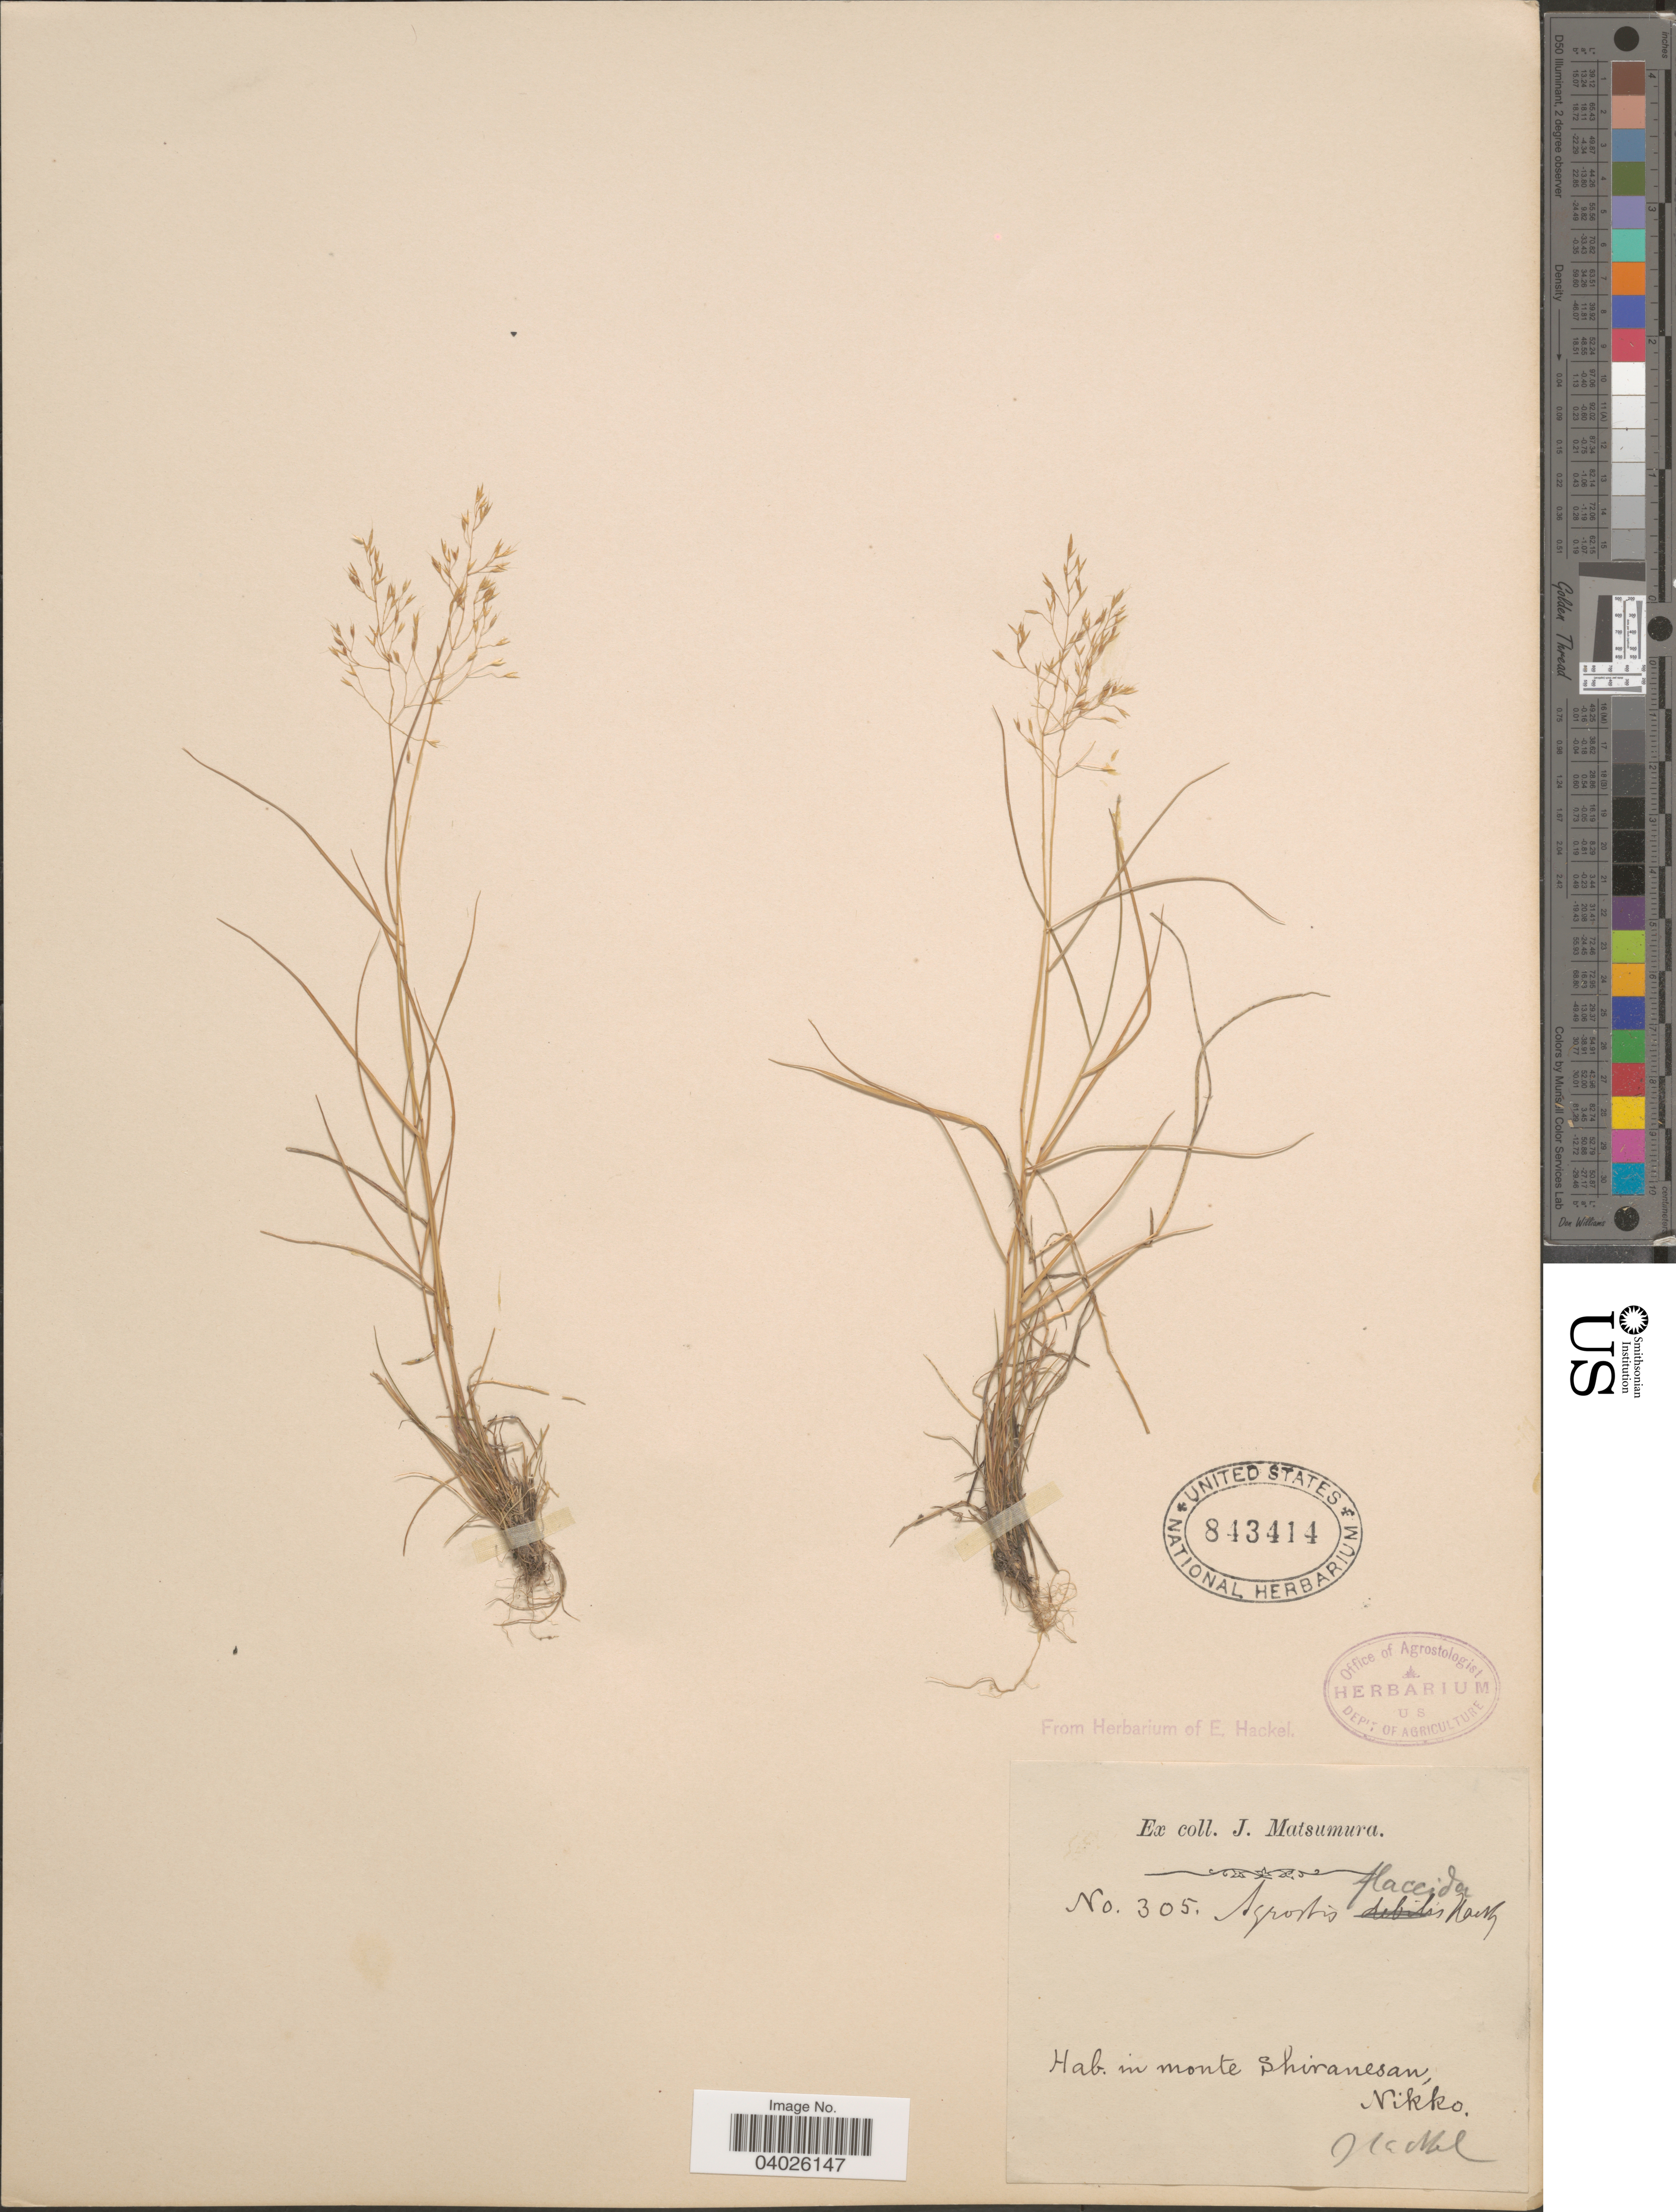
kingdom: Plantae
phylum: Tracheophyta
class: Liliopsida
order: Poales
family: Poaceae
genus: Agrostis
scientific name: Agrostis flaccida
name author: Hack.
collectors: J. Matsumura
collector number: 305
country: Japan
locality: In monte Shiranesan, Nikko.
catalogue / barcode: US 843414